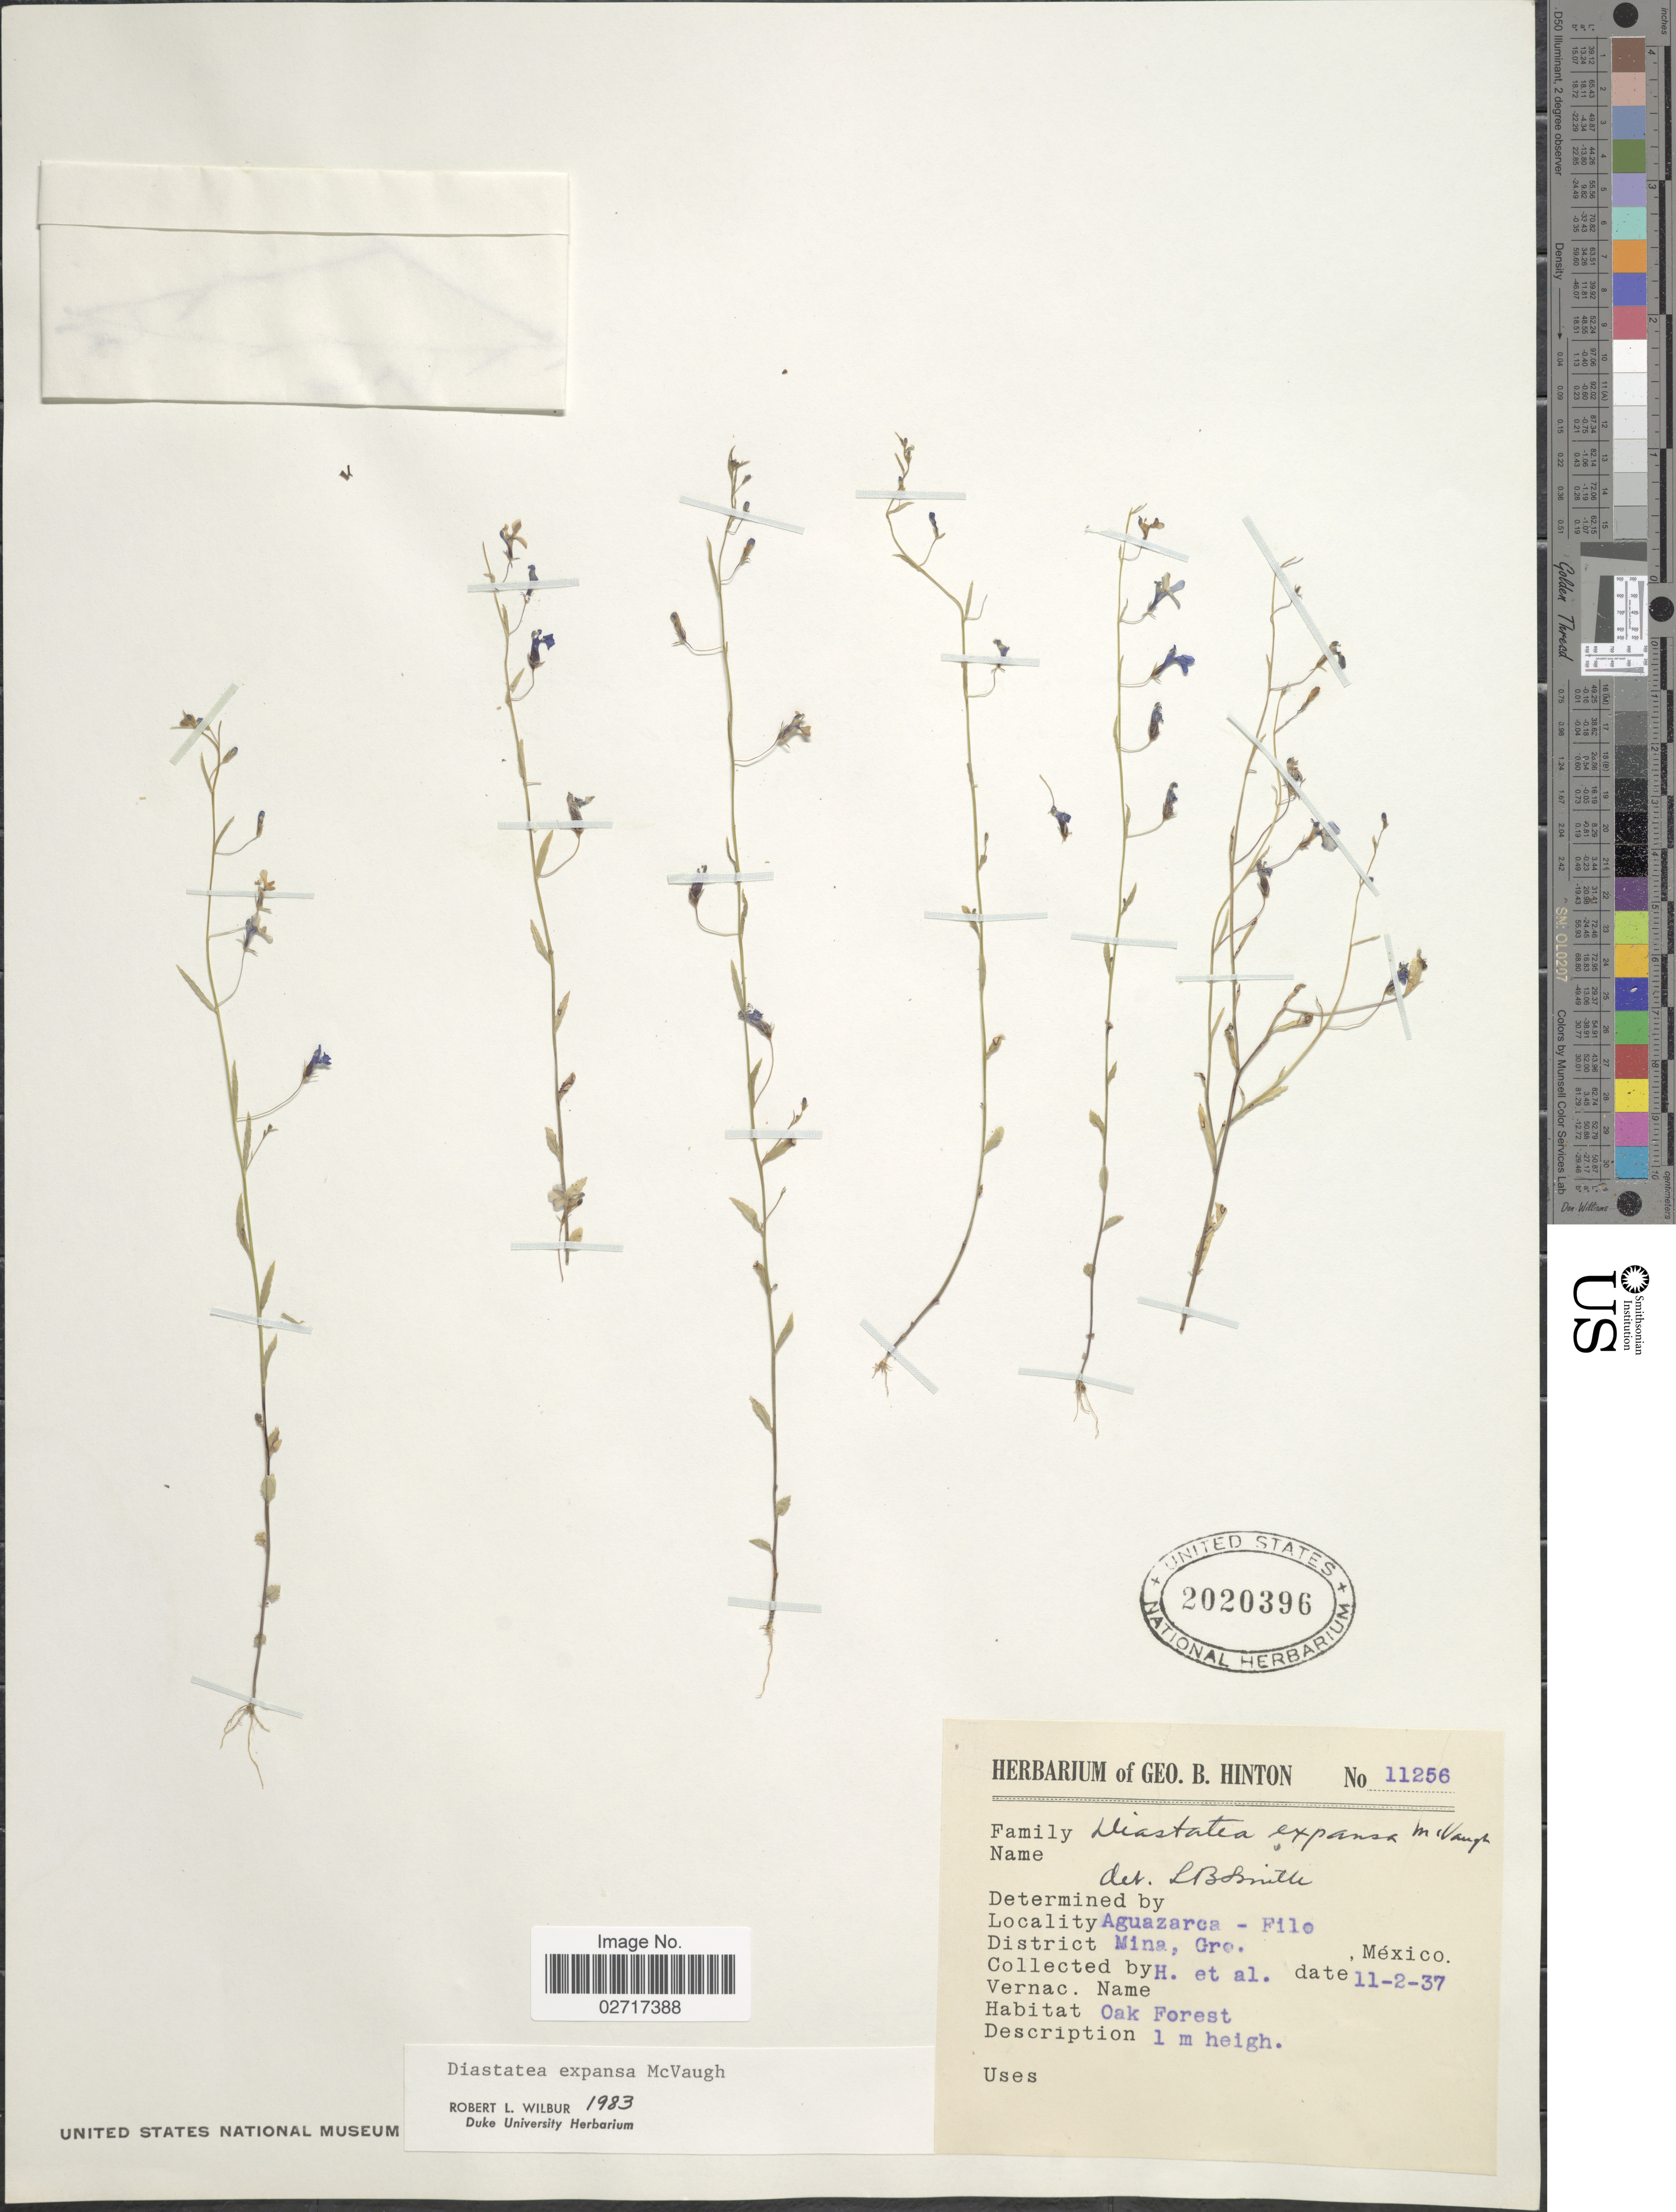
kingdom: Plantae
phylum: Tracheophyta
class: Magnoliopsida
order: Asterales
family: Campanulaceae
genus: Diastatea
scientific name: Diastatea expansa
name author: McVaugh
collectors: G. B. Hinton & et al.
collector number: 11256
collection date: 1937-11-02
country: Mexico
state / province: Guerrero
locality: Aguazarca - Filo. District: Mina.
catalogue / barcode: US 2020396